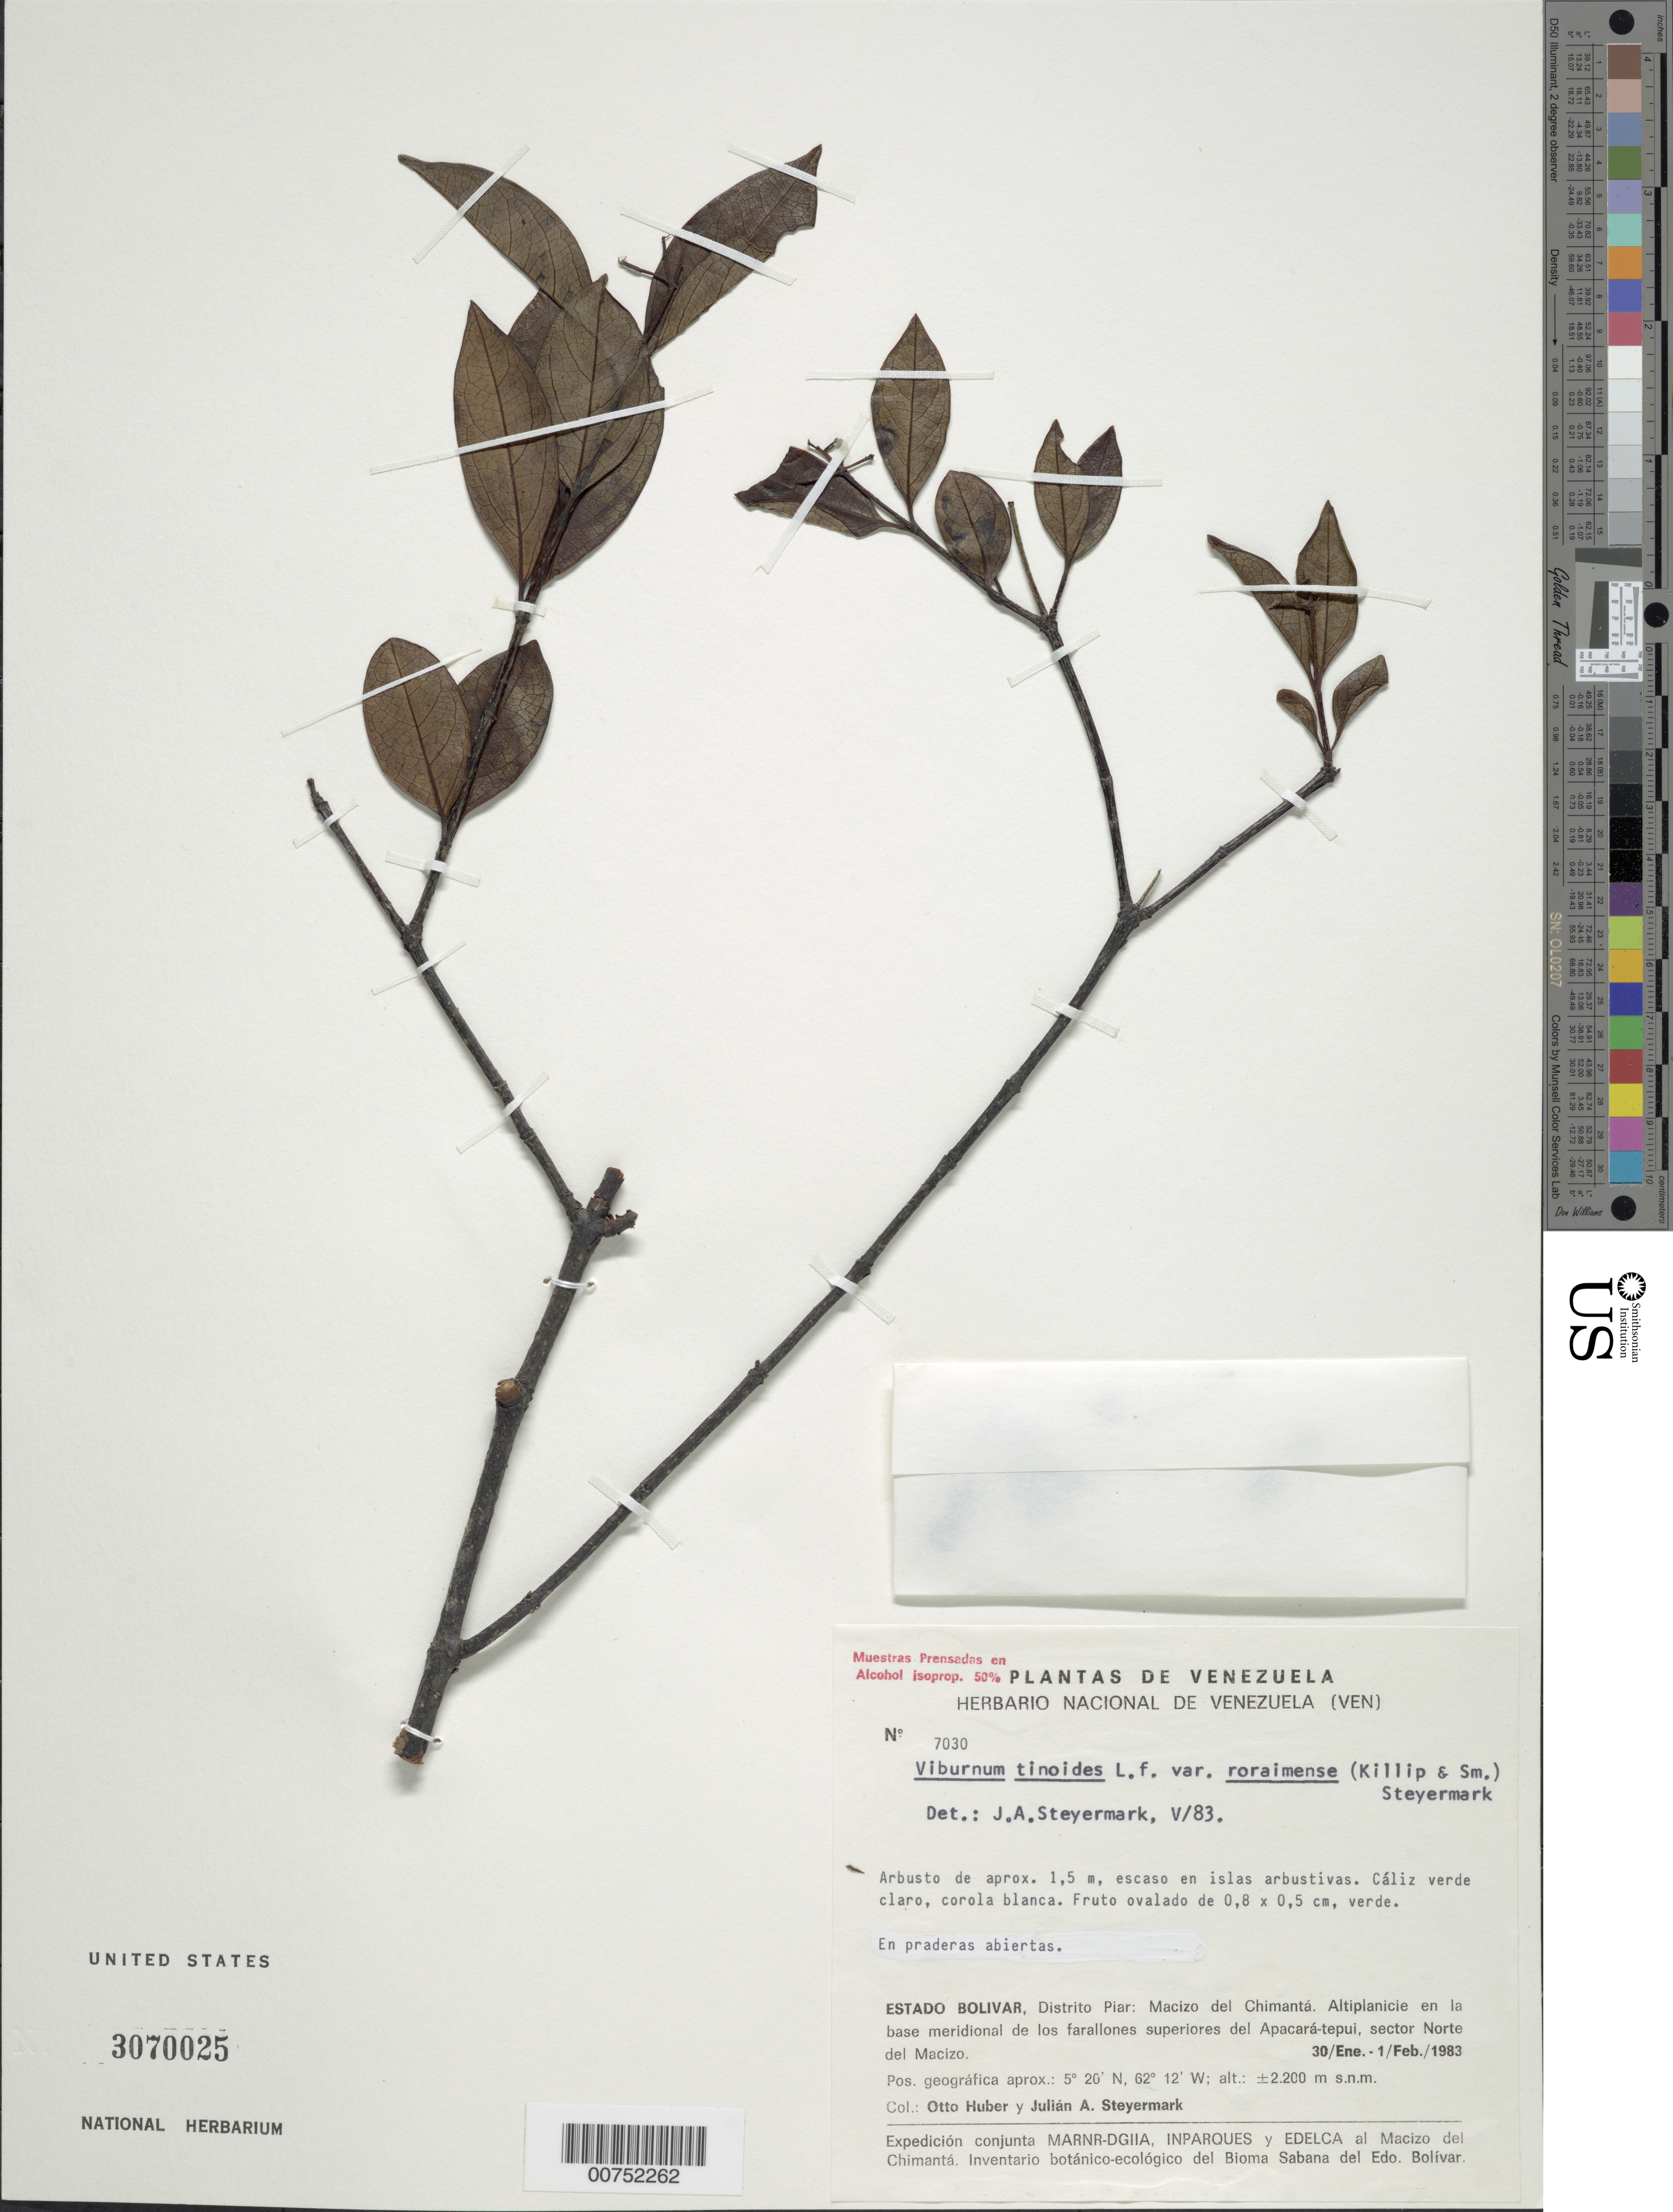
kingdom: Plantae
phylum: Tracheophyta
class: Magnoliopsida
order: Dipsacales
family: Viburnaceae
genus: Viburnum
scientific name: Viburnum tinoides var. roraimense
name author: (Killip & A.C. Sm.) Steyerm.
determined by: Steyermark, Julian A., (VEN)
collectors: O. Huber & J. Steyermark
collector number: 7030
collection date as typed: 30-Jan-83 to 1-Feb-84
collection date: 1983-01-30/1984-02-01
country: Venezuela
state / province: Bolívar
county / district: Piar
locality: Macizo del Chimantá, altiplanicie en la base meridional de los farallones superíores del Apácara-tepuí, sector Norte del Macizo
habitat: En praderas abiertas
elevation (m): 2200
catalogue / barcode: US 3070025